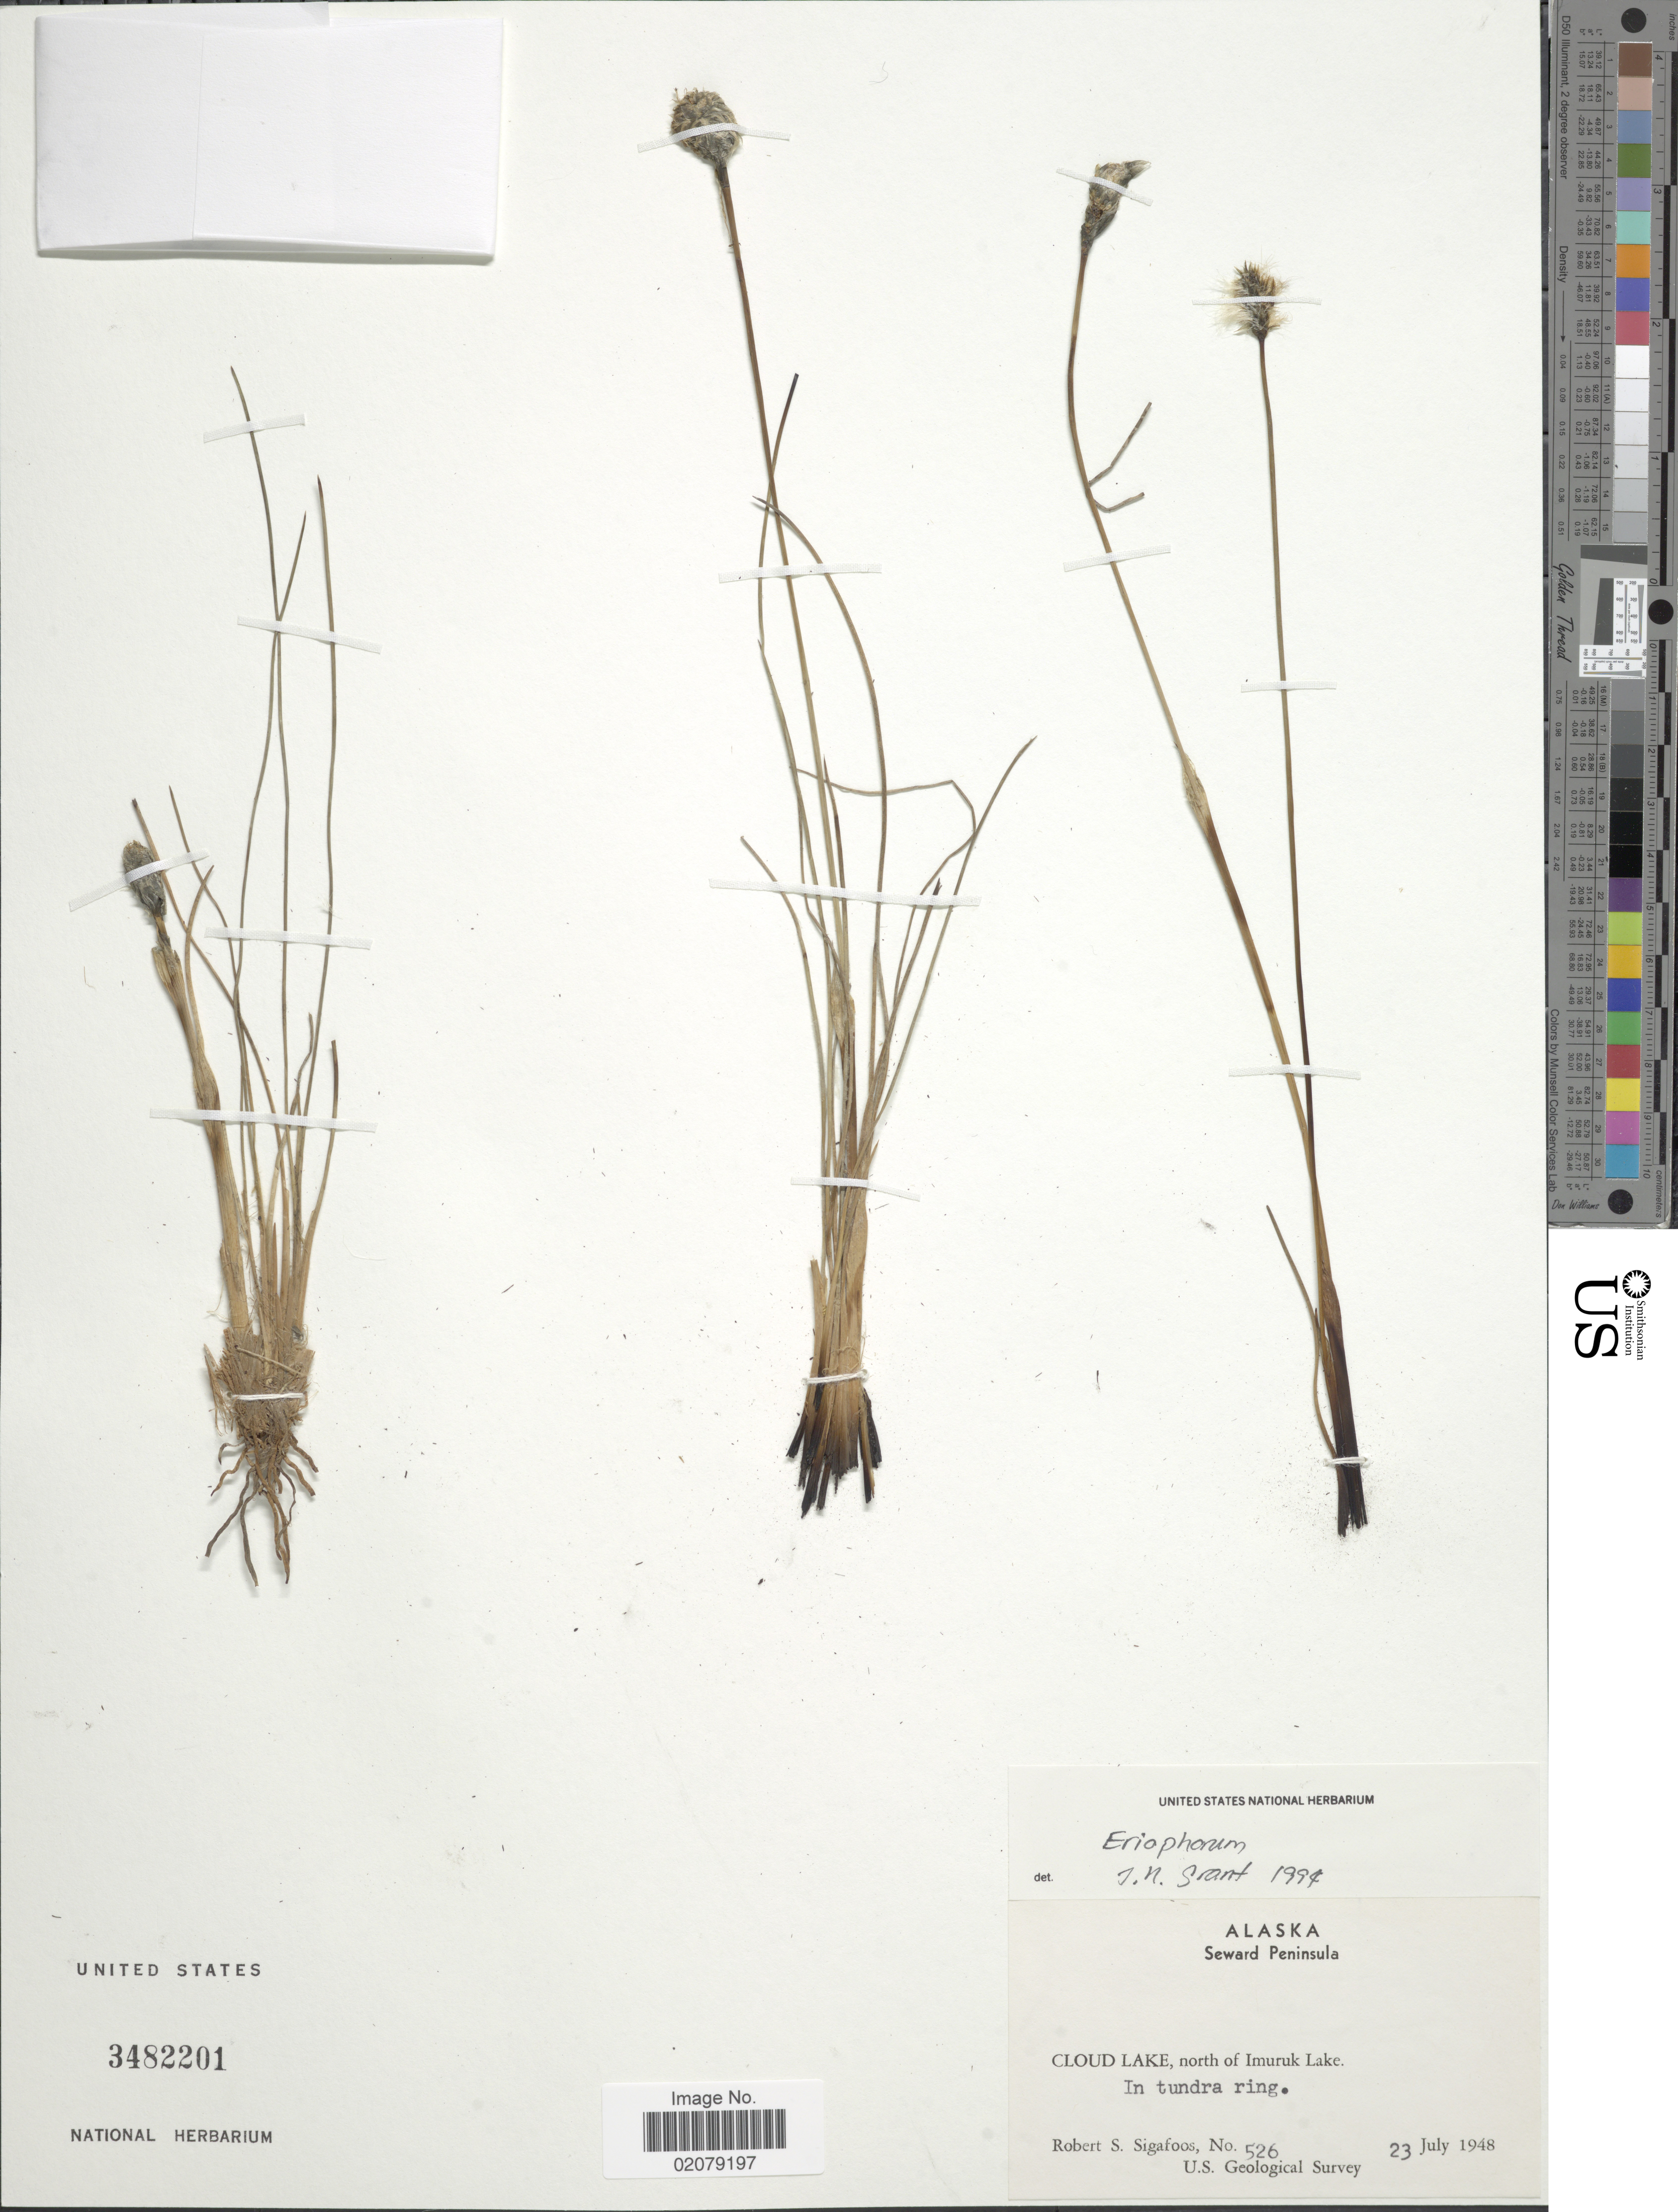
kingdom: Plantae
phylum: Tracheophyta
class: Liliopsida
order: Poales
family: Cyperaceae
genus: Eriophorum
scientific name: Eriophorum sp.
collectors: R. Sigafoos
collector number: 526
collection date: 1948-07-23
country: United States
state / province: Alaska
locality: Seward Peninsula, Cloud Lake, north of Imuruk Lake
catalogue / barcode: US 3482201